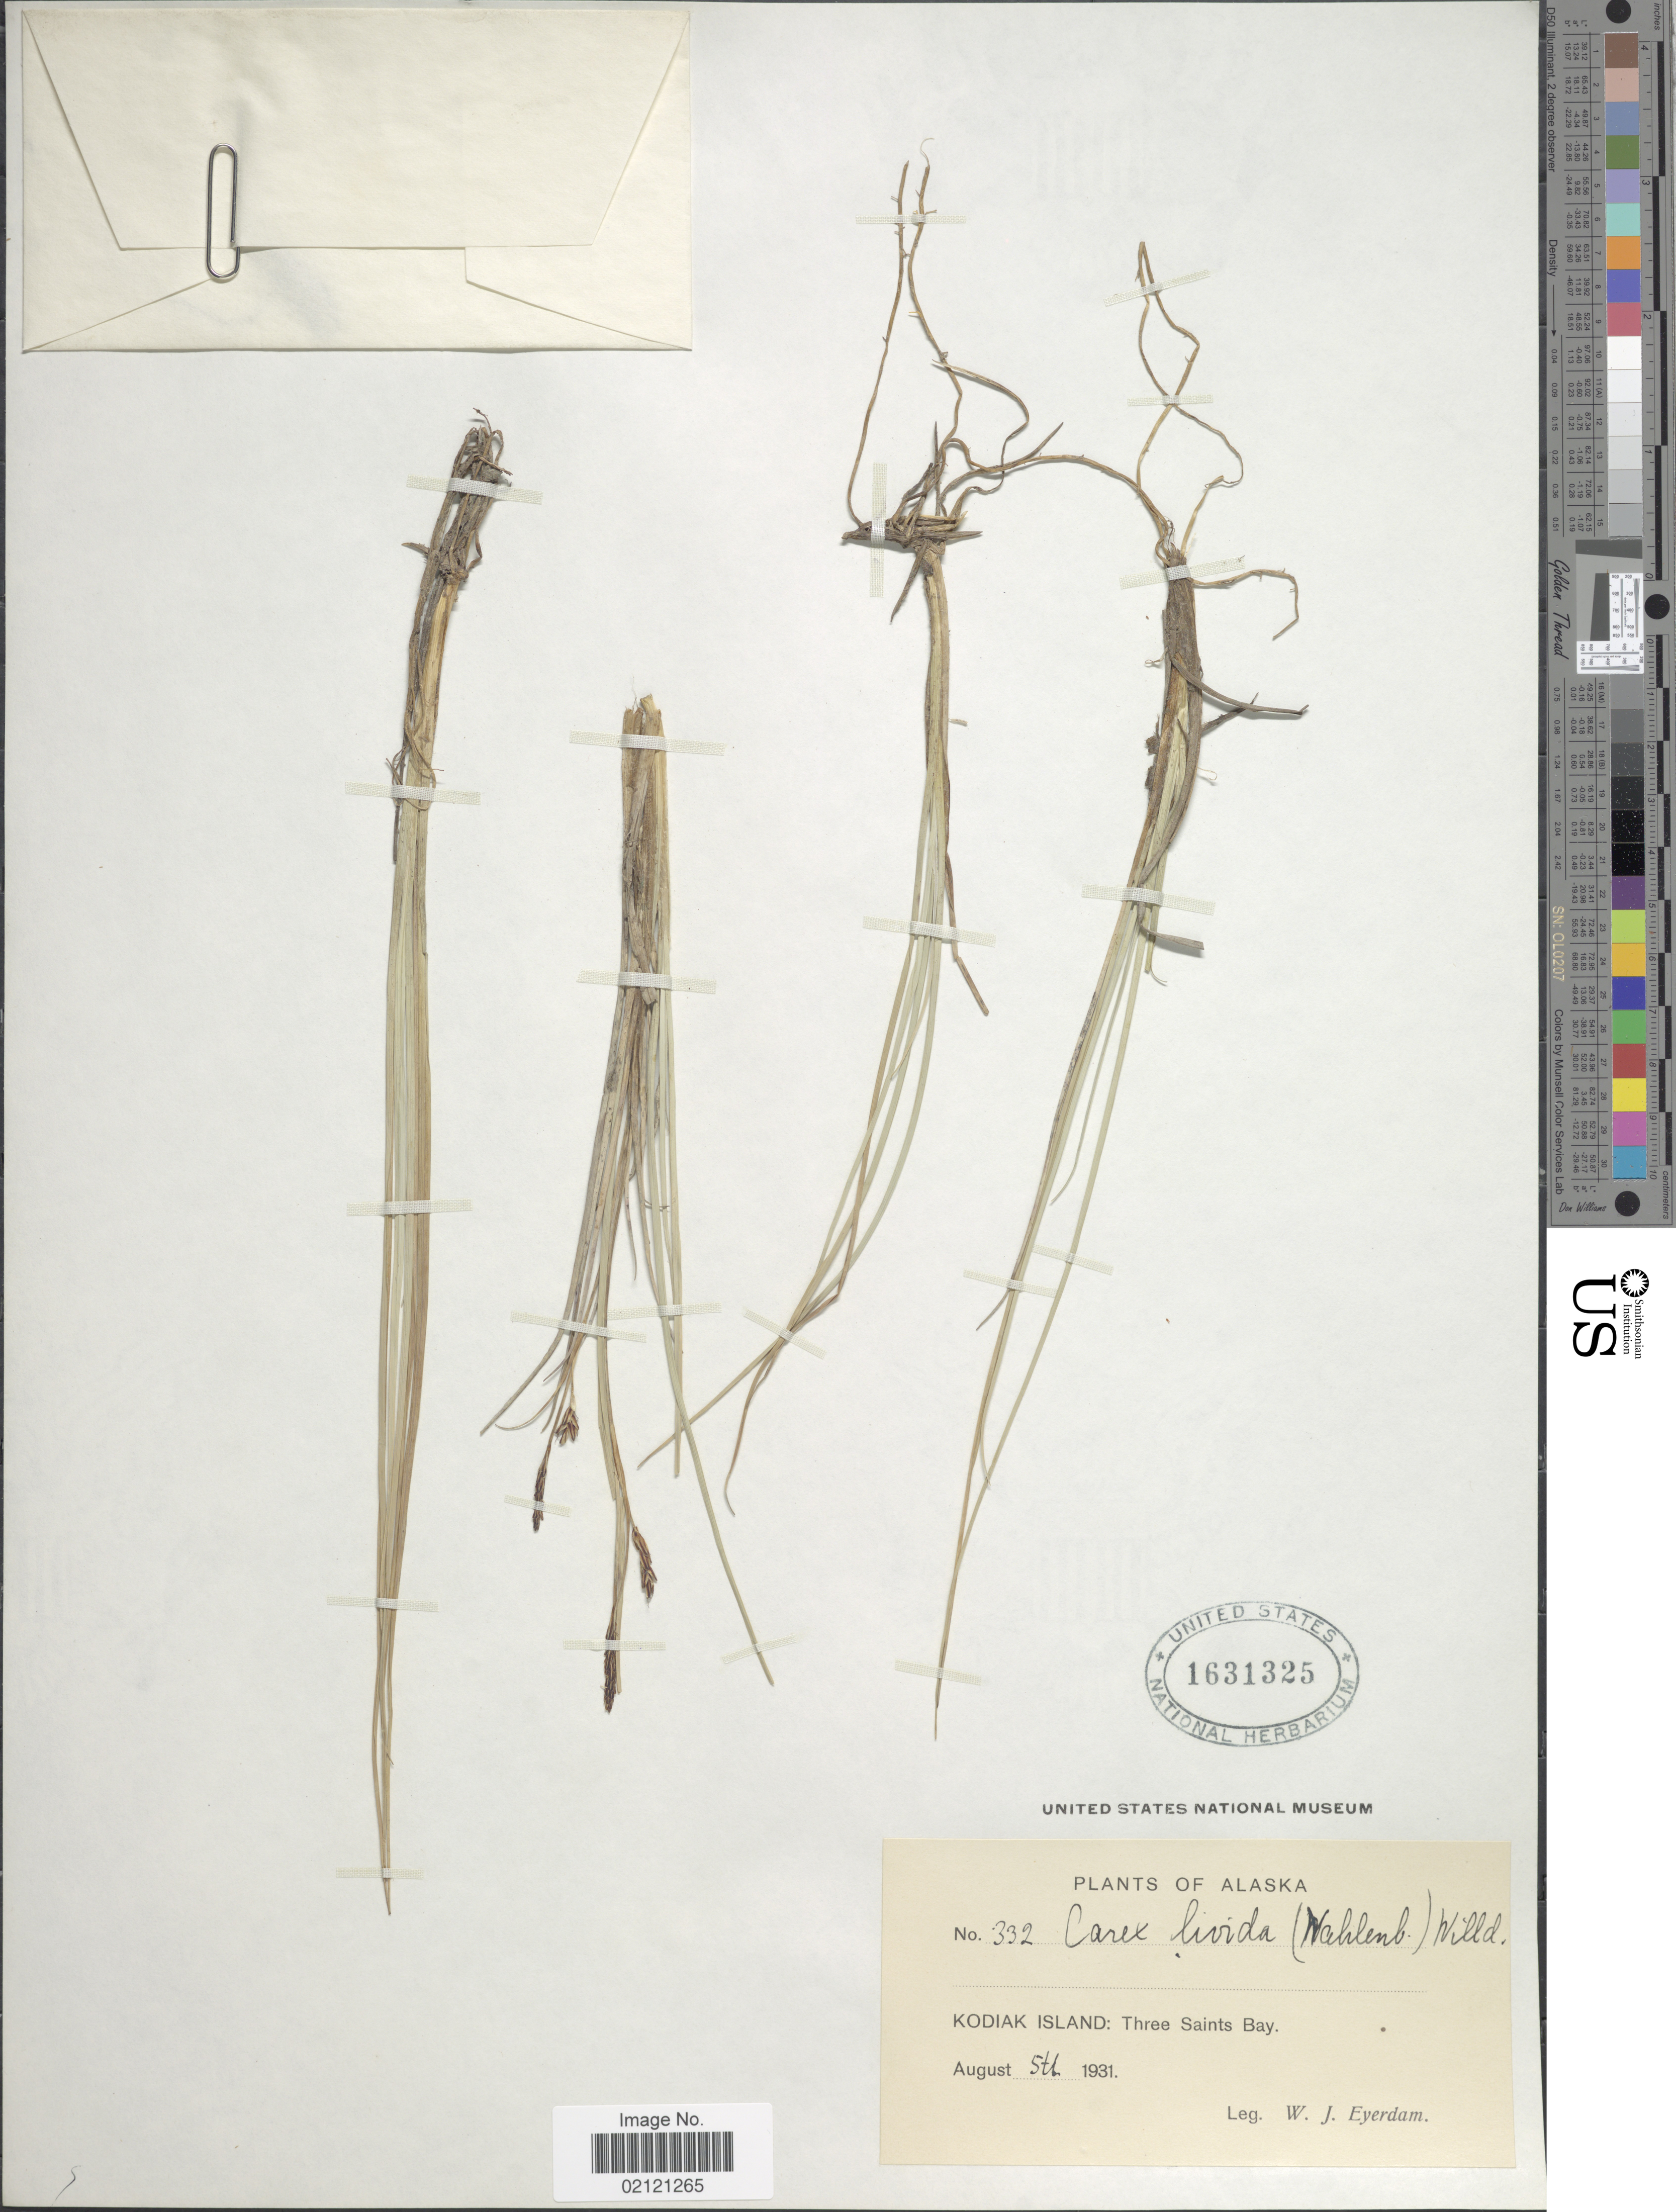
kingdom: Plantae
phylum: Tracheophyta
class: Liliopsida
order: Poales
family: Cyperaceae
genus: Carex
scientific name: Carex livida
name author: (Wahlenb.) Willd.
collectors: W. J. Eyerdam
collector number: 232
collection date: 1931-08-05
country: United States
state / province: Alaska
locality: Kodiak Island: Three Saints Bay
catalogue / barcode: US 1631325